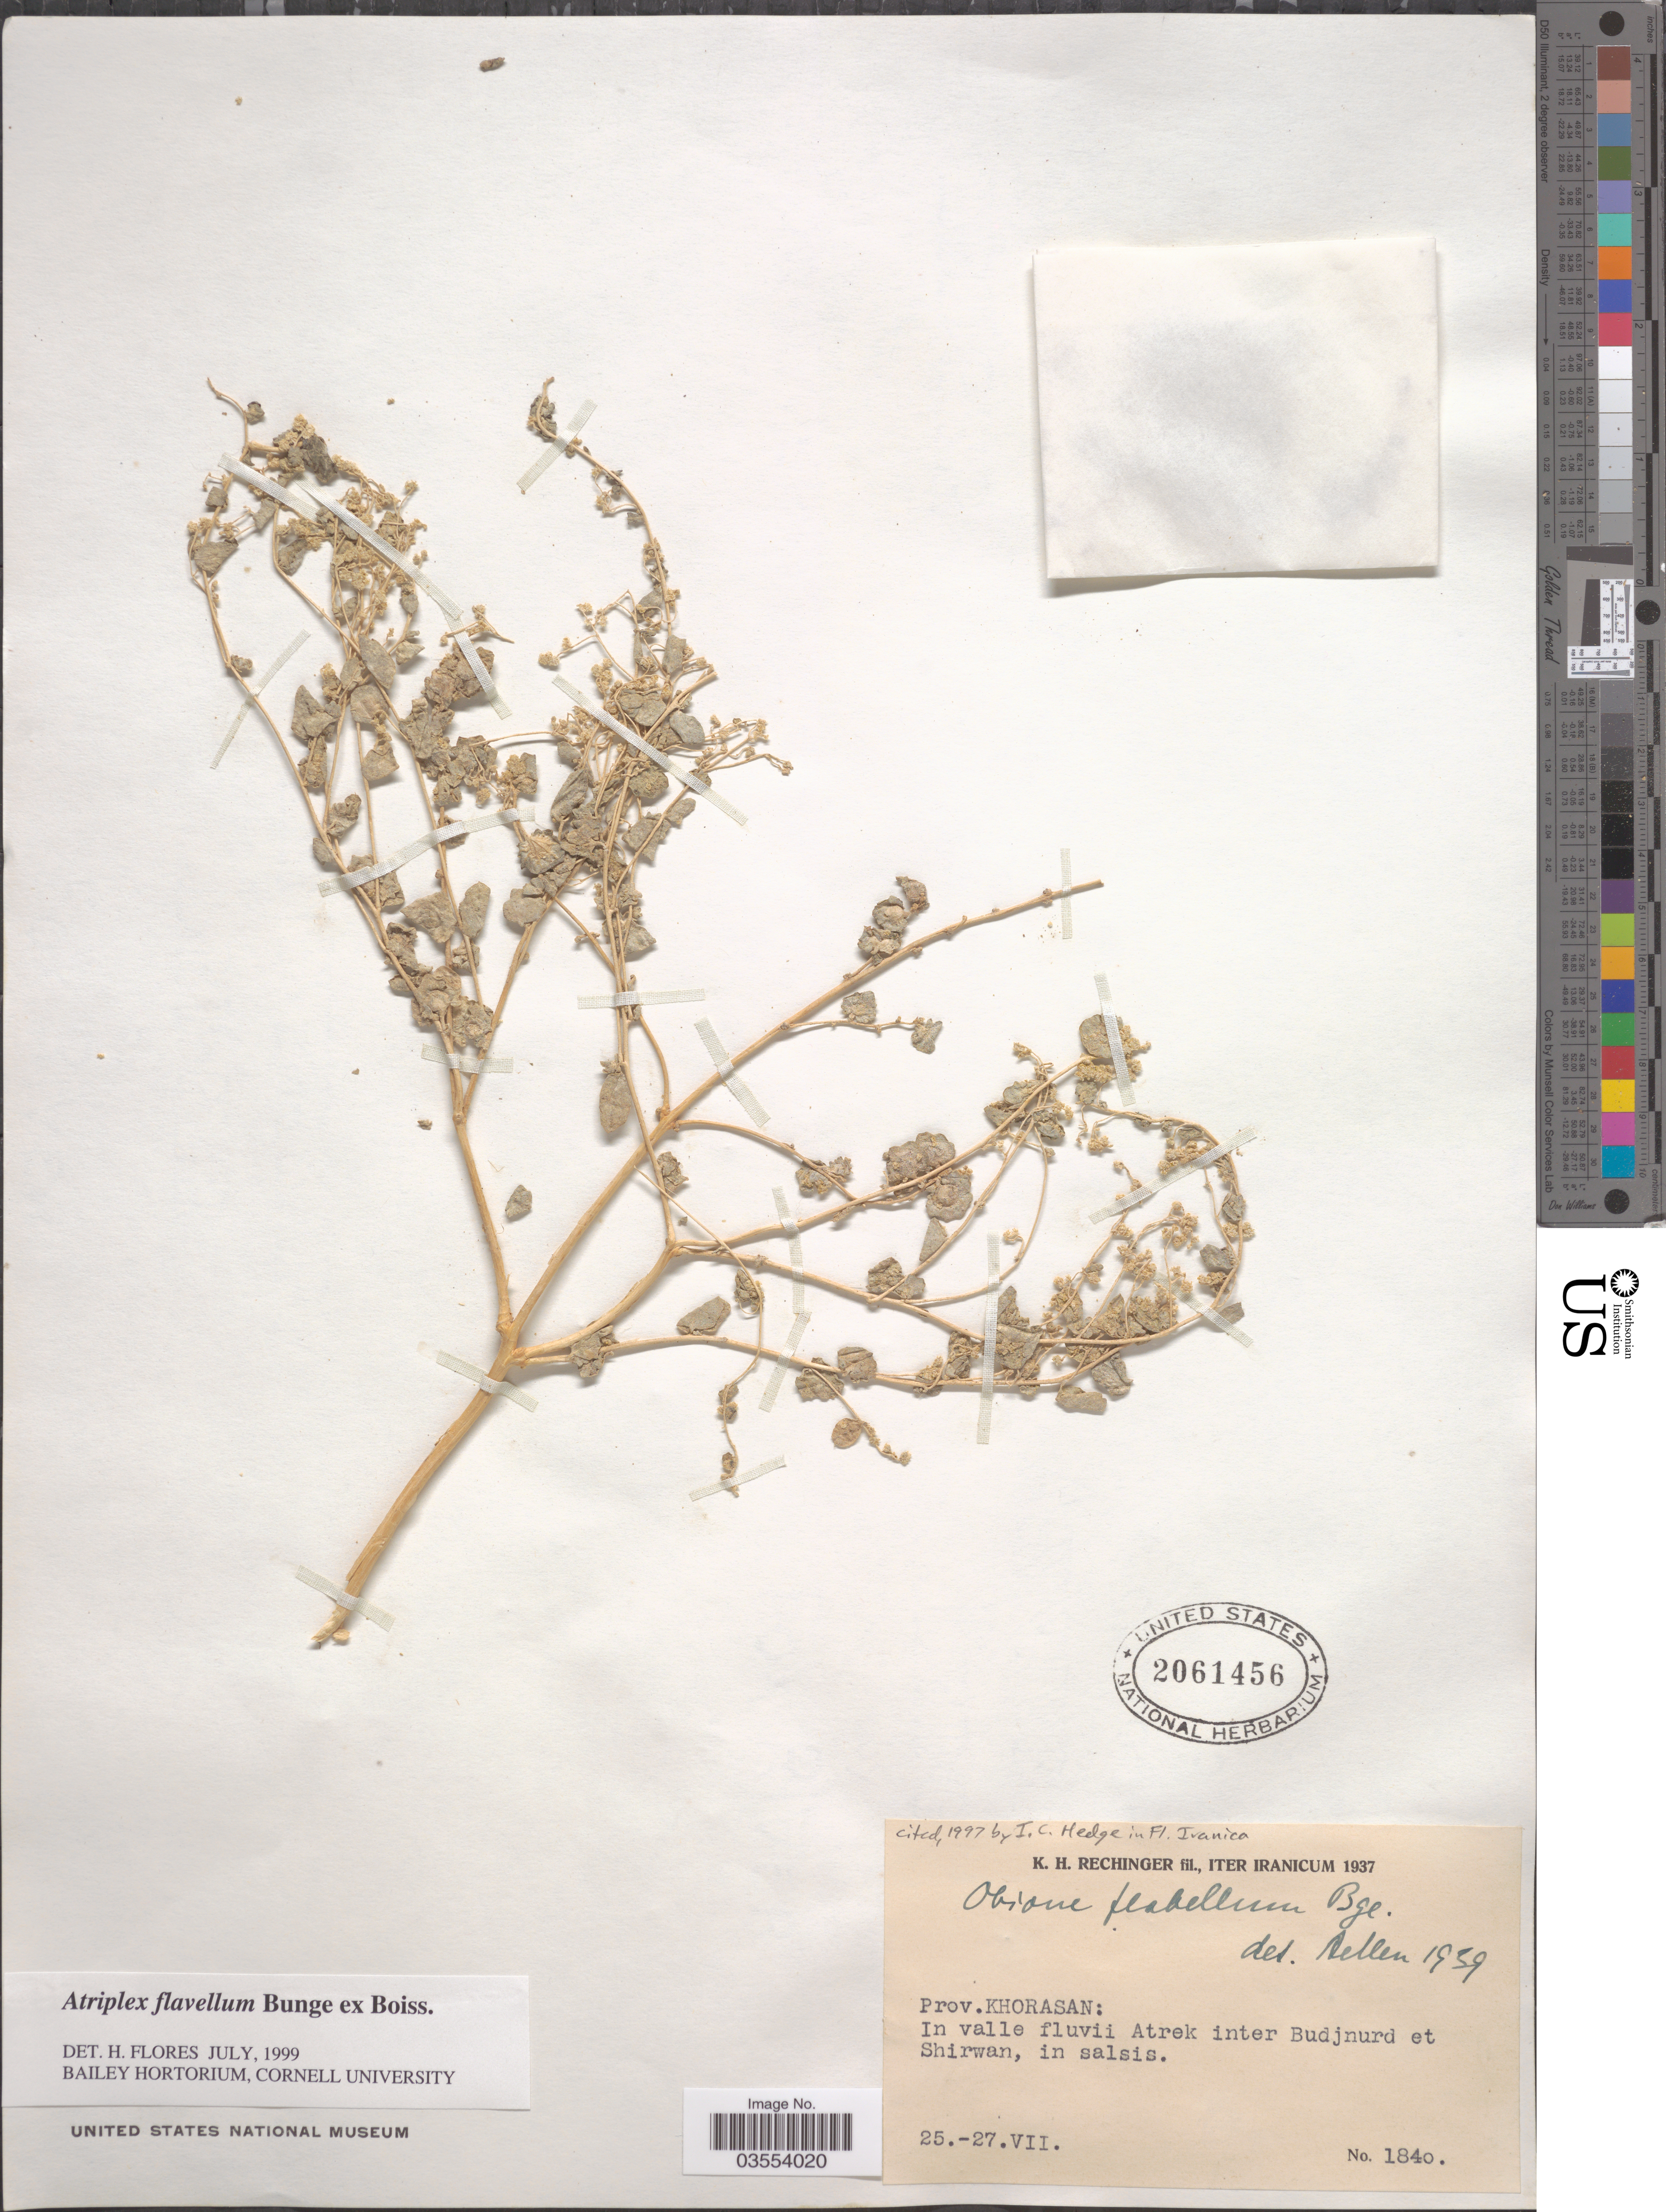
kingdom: Plantae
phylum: Tracheophyta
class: Magnoliopsida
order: Caryophyllales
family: Amaranthaceae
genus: Atriplex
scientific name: Atriplex flabellum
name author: Bunge & Boiss.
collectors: K. H. Rechinger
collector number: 1840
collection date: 1937-07-25/1937-07-27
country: Iran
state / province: Khorasan [obsolete]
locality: Iter Iranicum. In valle fluvii Atrek inter Budjnurd et Shirwan.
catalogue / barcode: US 2061456